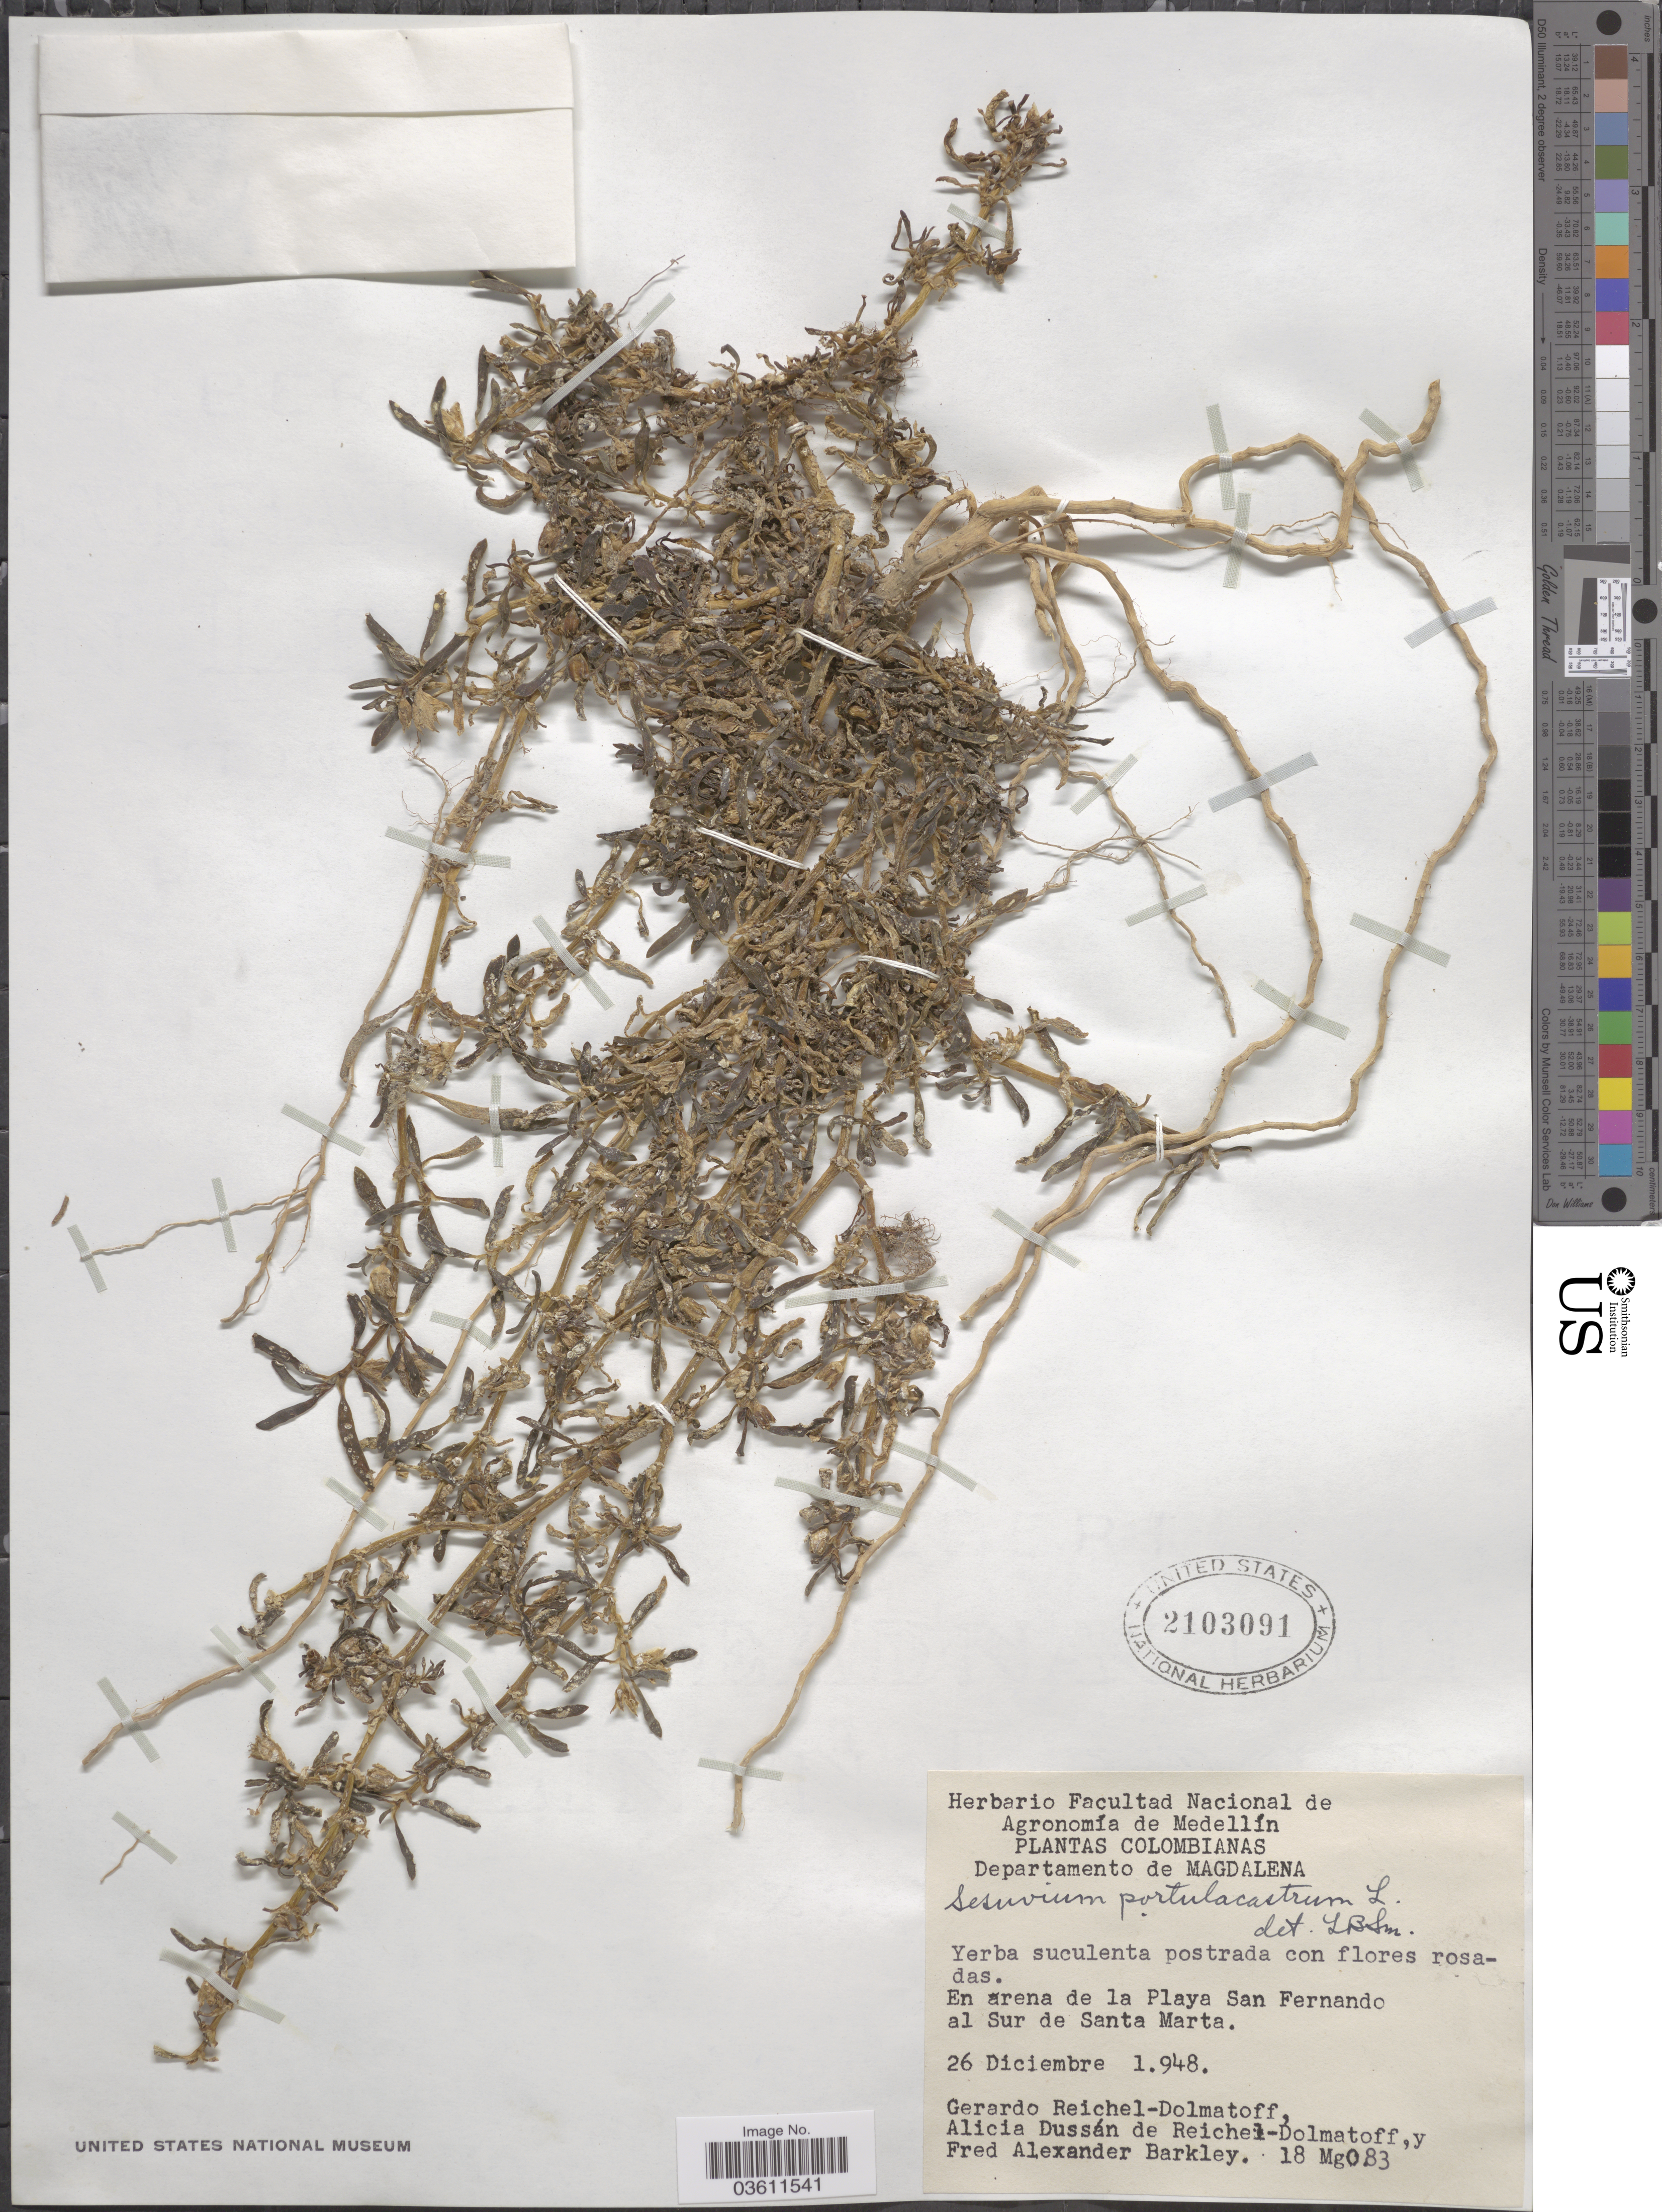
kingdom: Plantae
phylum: Tracheophyta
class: Magnoliopsida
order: Caryophyllales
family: Aizoaceae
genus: Sesuvium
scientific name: Sesuvium portulacastrum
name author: (L.) L.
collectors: G. Reichel-Dolmatoff, A. D. de Reichel-Dolmatoff & F. A. Barkley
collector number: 18Mg083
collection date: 1948-12-26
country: Colombia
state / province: Magdalena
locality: Departamento de Magdalena. En arena de la Playa San Fernando al Sur de Santa Marta.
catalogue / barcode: US 2103091